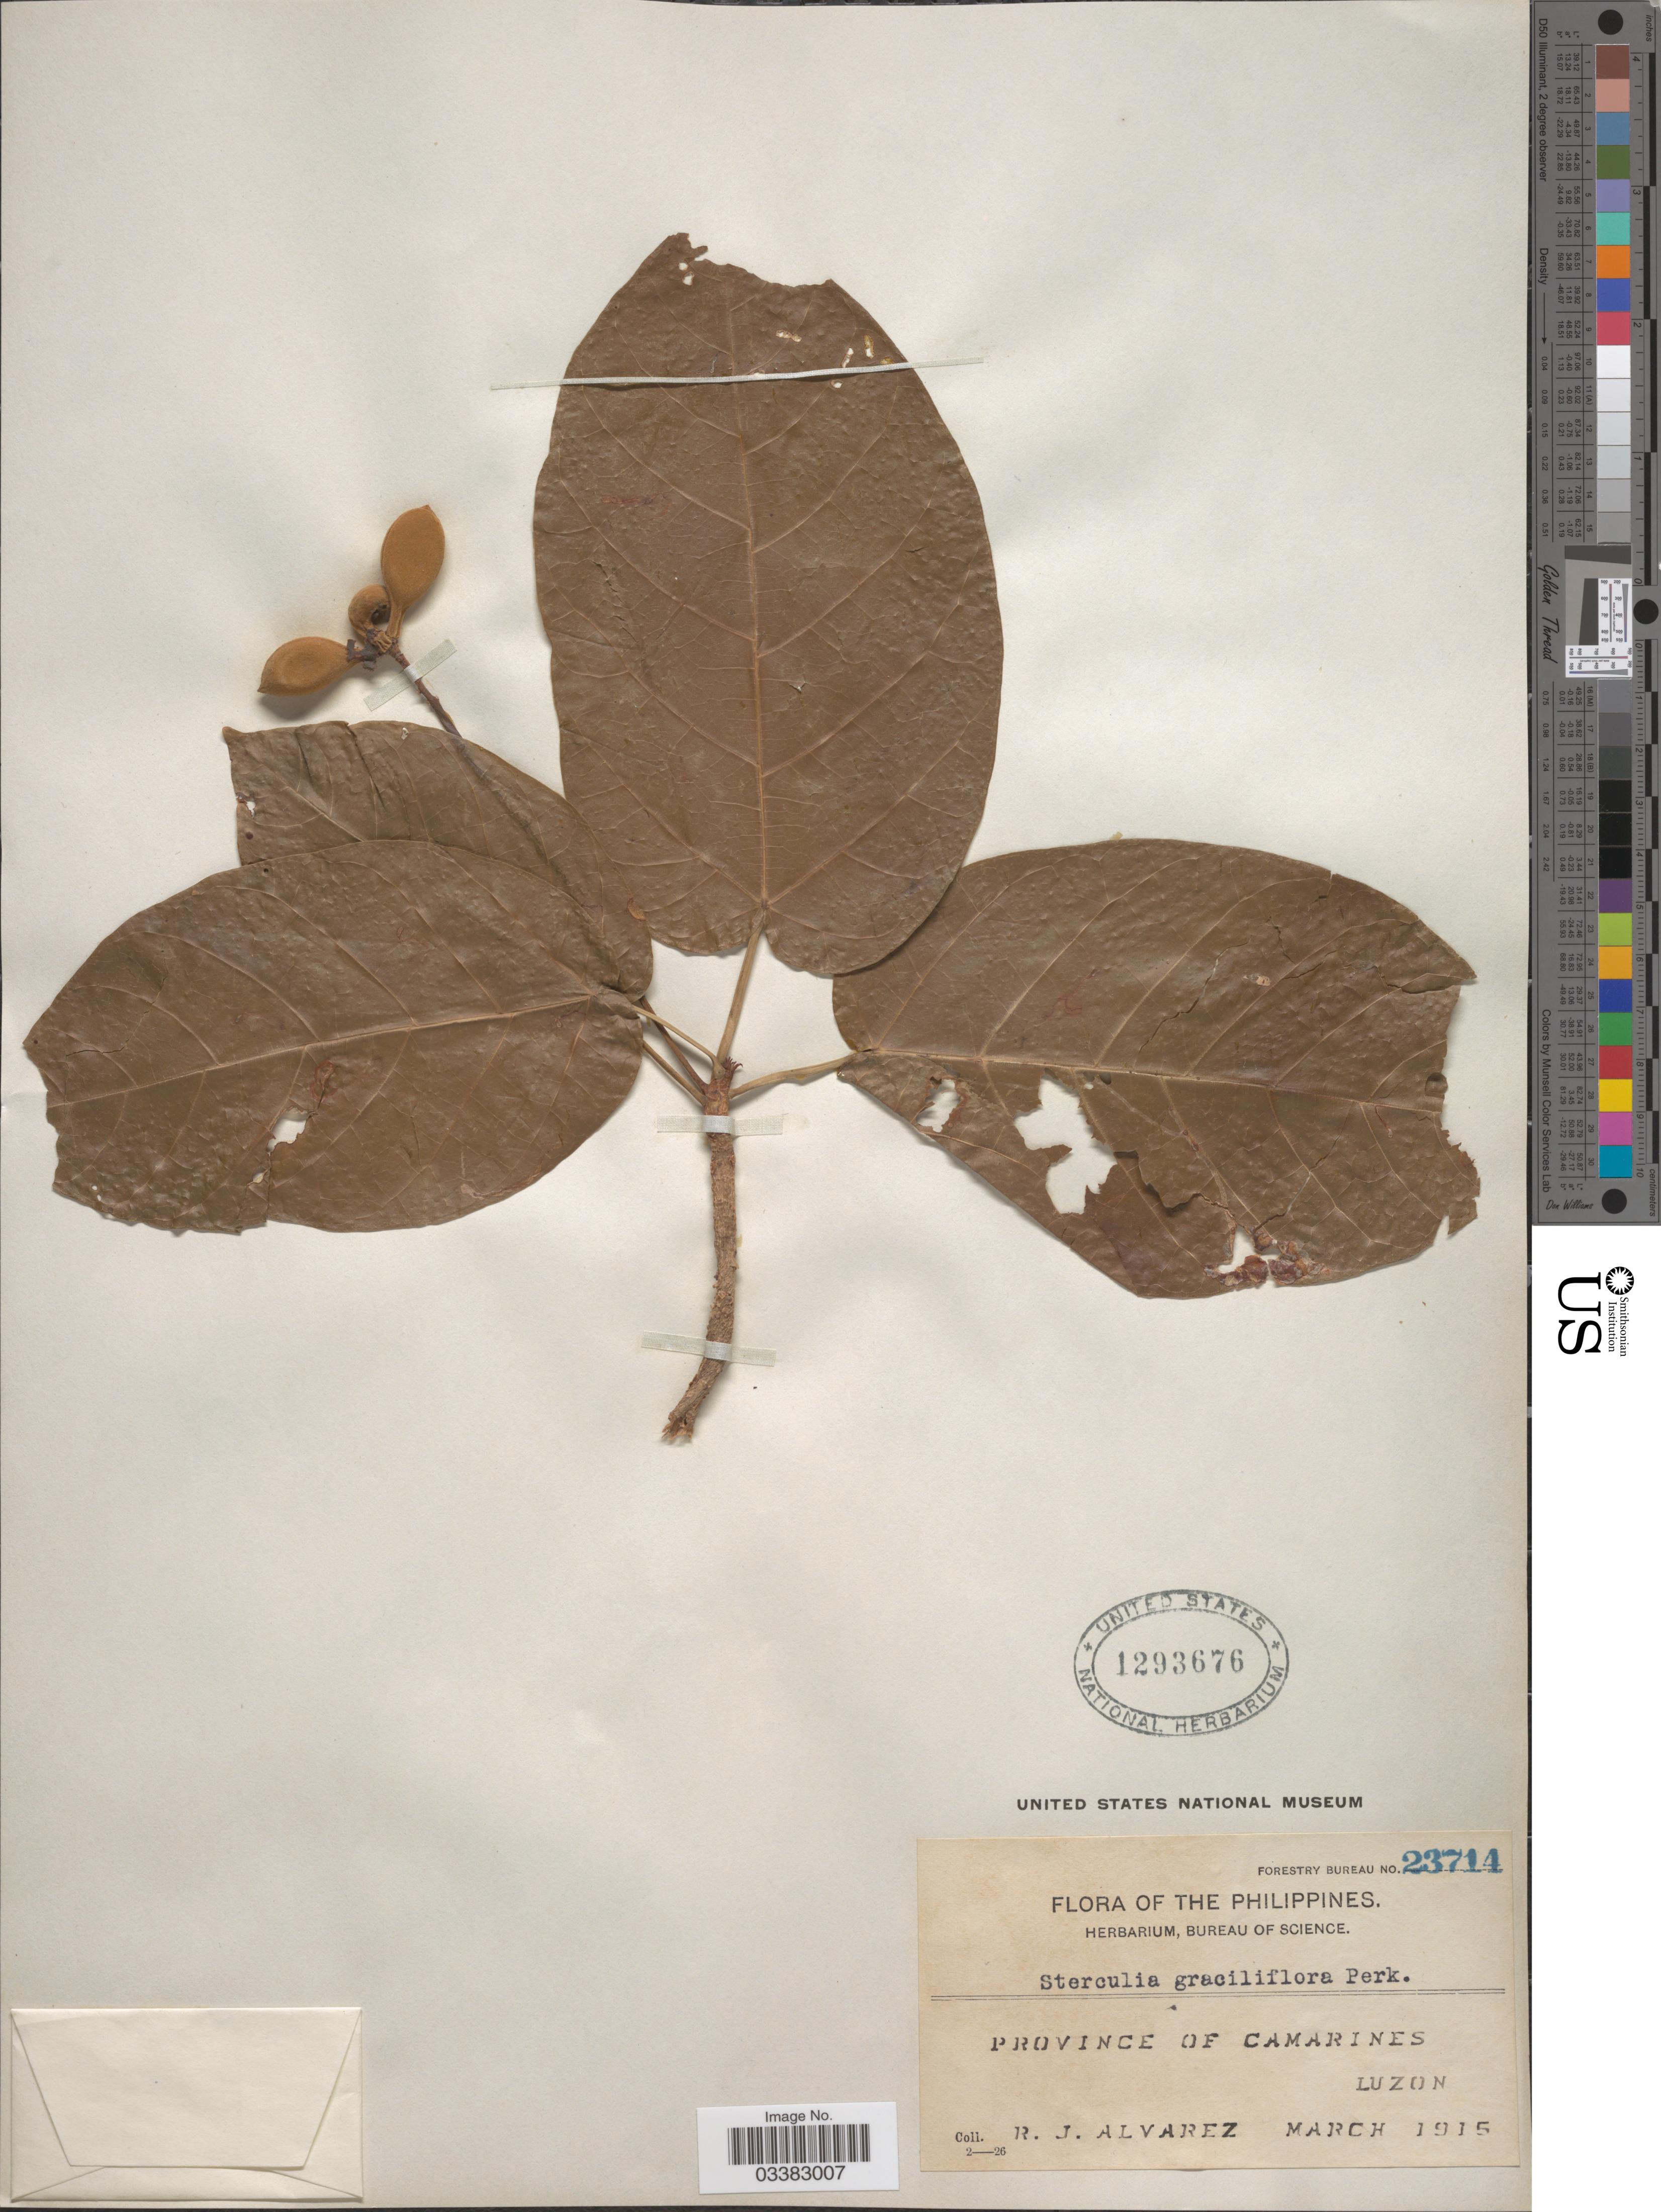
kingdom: Plantae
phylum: Tracheophyta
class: Magnoliopsida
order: Malvales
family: Malvaceae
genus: Sterculia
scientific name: Sterculia graciliflora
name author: Perkins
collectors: R. Alvarez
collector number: Forestry Bureau 23714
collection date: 1915-03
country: Philippines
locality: Province of Camarines, Luzon.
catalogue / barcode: US 1293676